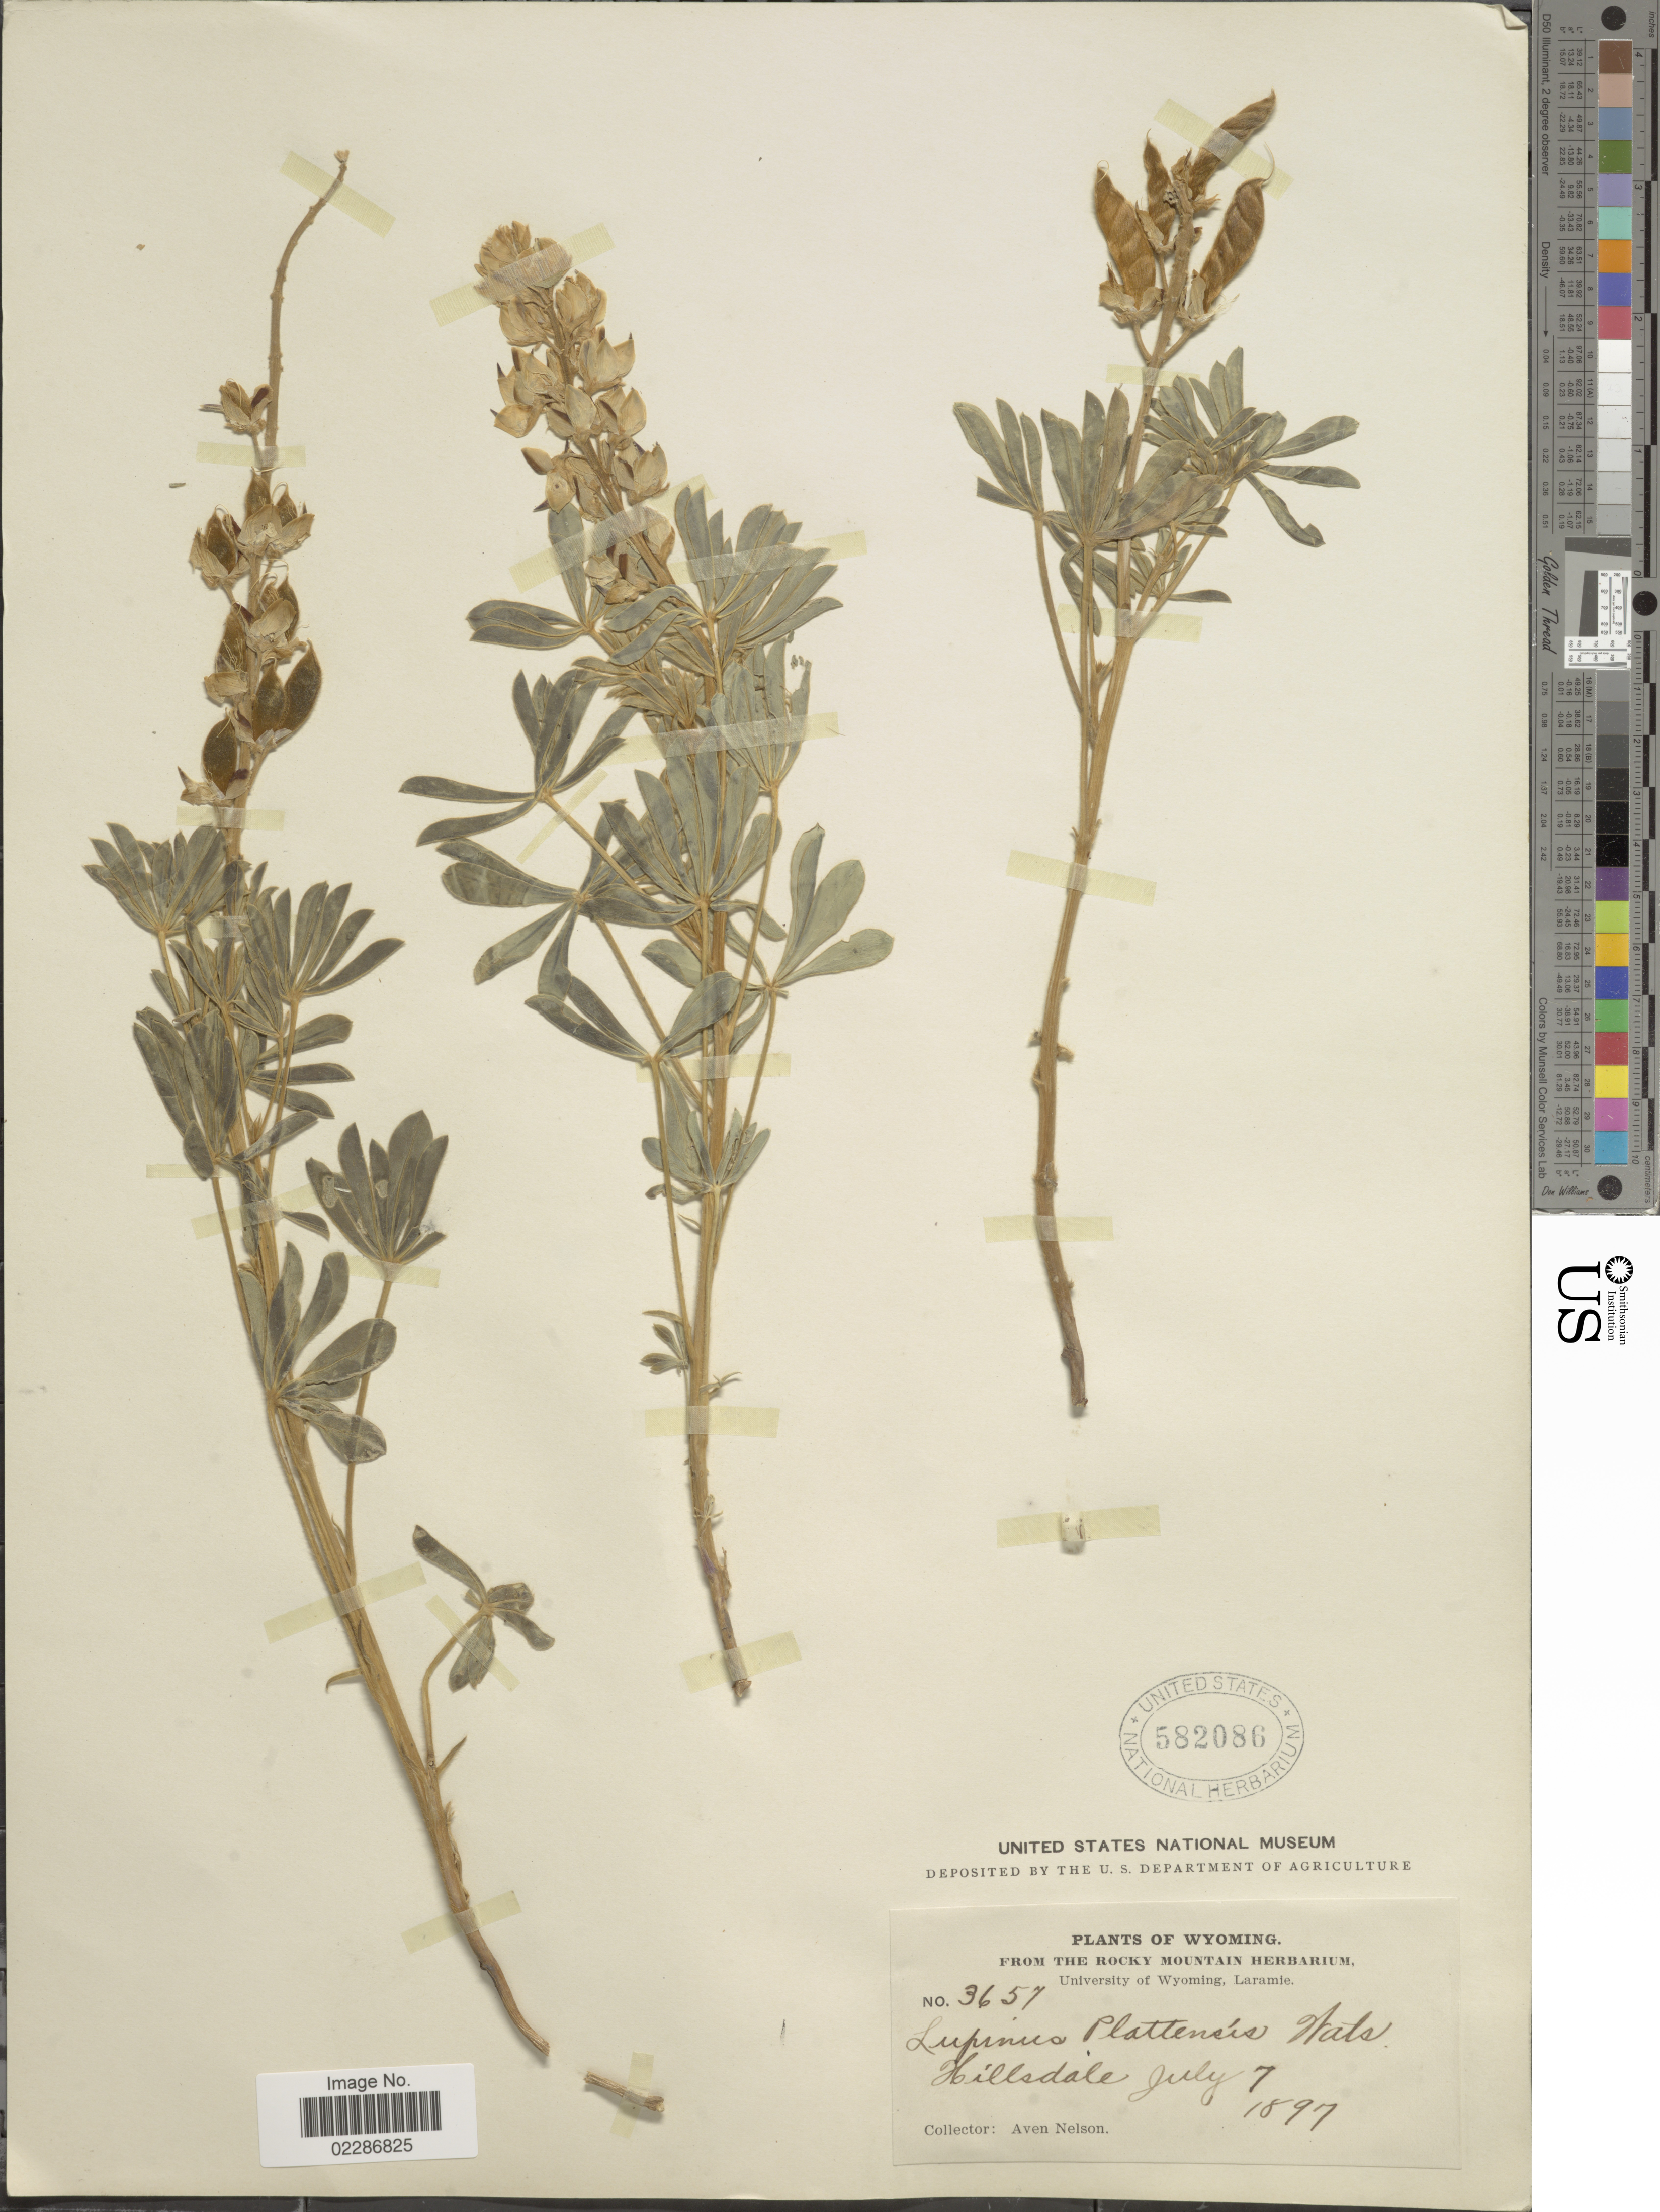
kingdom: Plantae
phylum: Tracheophyta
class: Magnoliopsida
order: Fabales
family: Fabaceae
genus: Lupinus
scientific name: Lupinus plattensis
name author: S. Watson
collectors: A. Nelson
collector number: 3657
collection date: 1897-07-07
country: United States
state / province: Wyoming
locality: Hillsdale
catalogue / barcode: US 582086